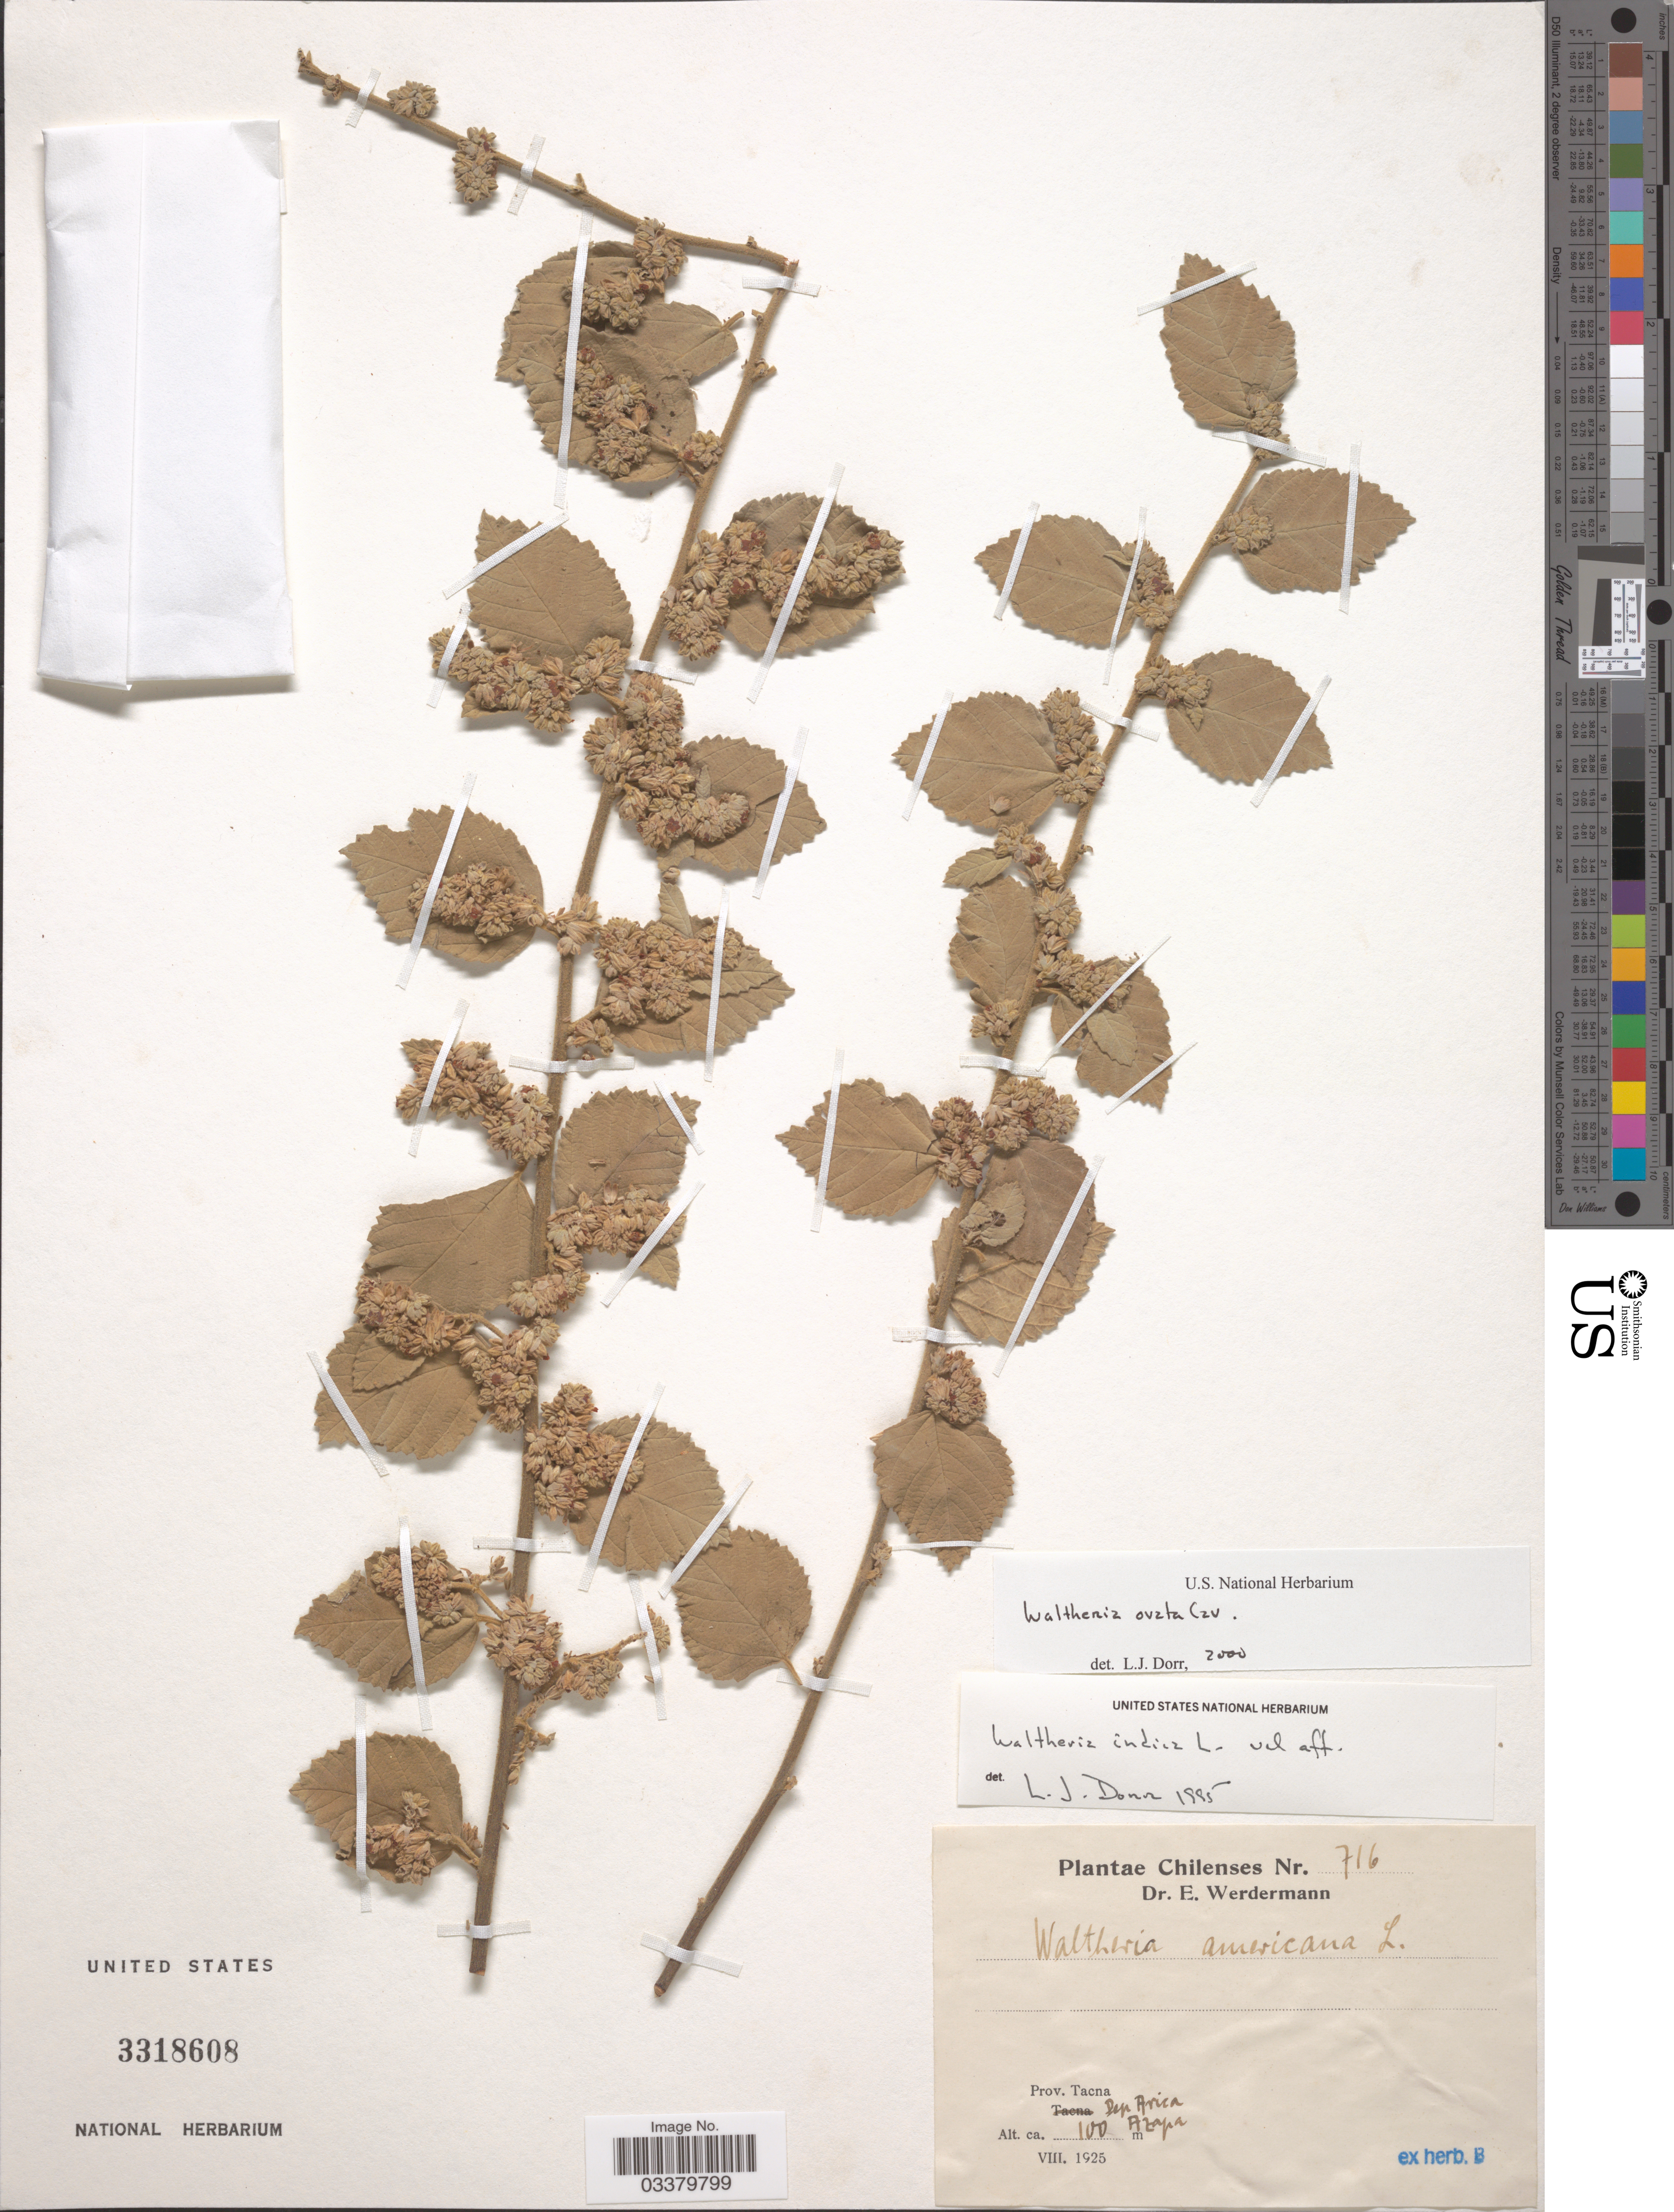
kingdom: Plantae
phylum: Tracheophyta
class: Magnoliopsida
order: Malvales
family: Malvaceae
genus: Waltheria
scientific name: Waltheria ovata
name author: Cav.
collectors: E. Werdermann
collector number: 716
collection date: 1925-08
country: Peru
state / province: Tacna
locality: Dep. Arica, Arapa.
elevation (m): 100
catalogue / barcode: US 3318608